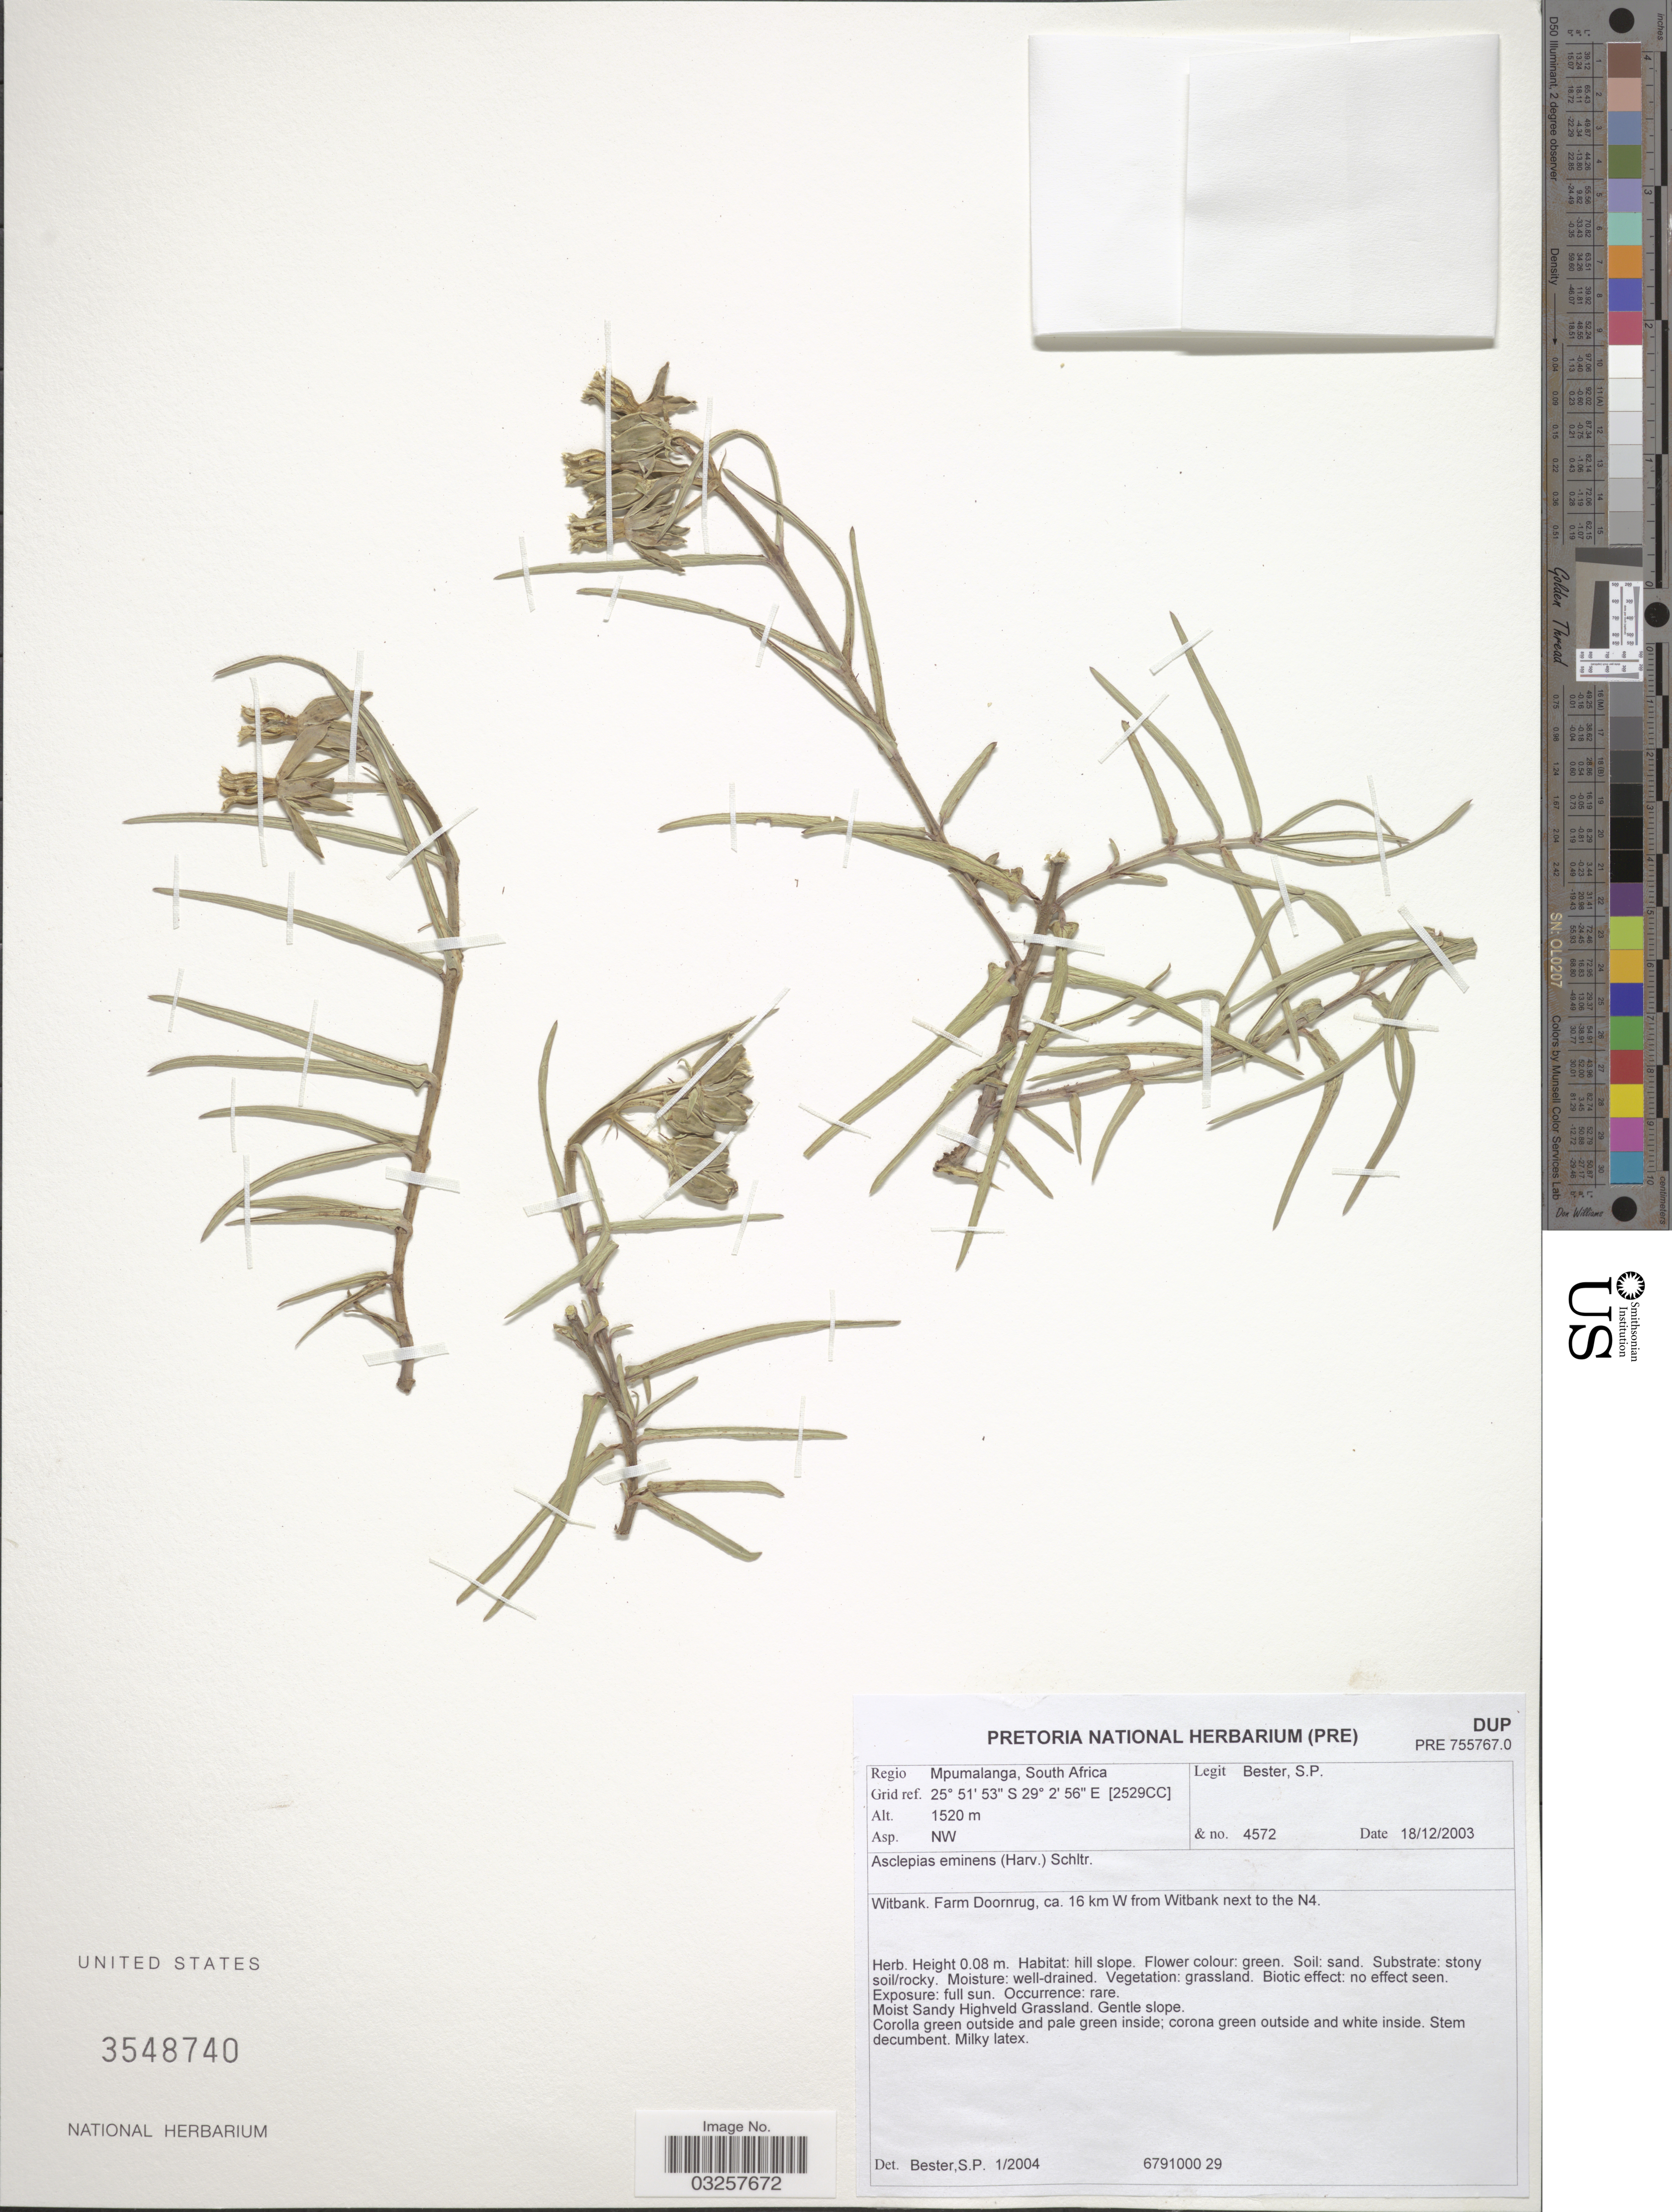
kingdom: Plantae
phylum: Tracheophyta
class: Magnoliopsida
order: Gentianales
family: Apocynaceae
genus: Asclepias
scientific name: Asclepias eminens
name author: (Harv.) Schltr.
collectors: S. Bester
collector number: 4572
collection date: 2003-12-18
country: South Africa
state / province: Mpumalanga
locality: Regio Mpumalanga. [2529CC]. Witbank. Farm Doornrug, ca. 16 km W from Witbank next to the N4.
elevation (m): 1520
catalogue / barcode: US 3548740